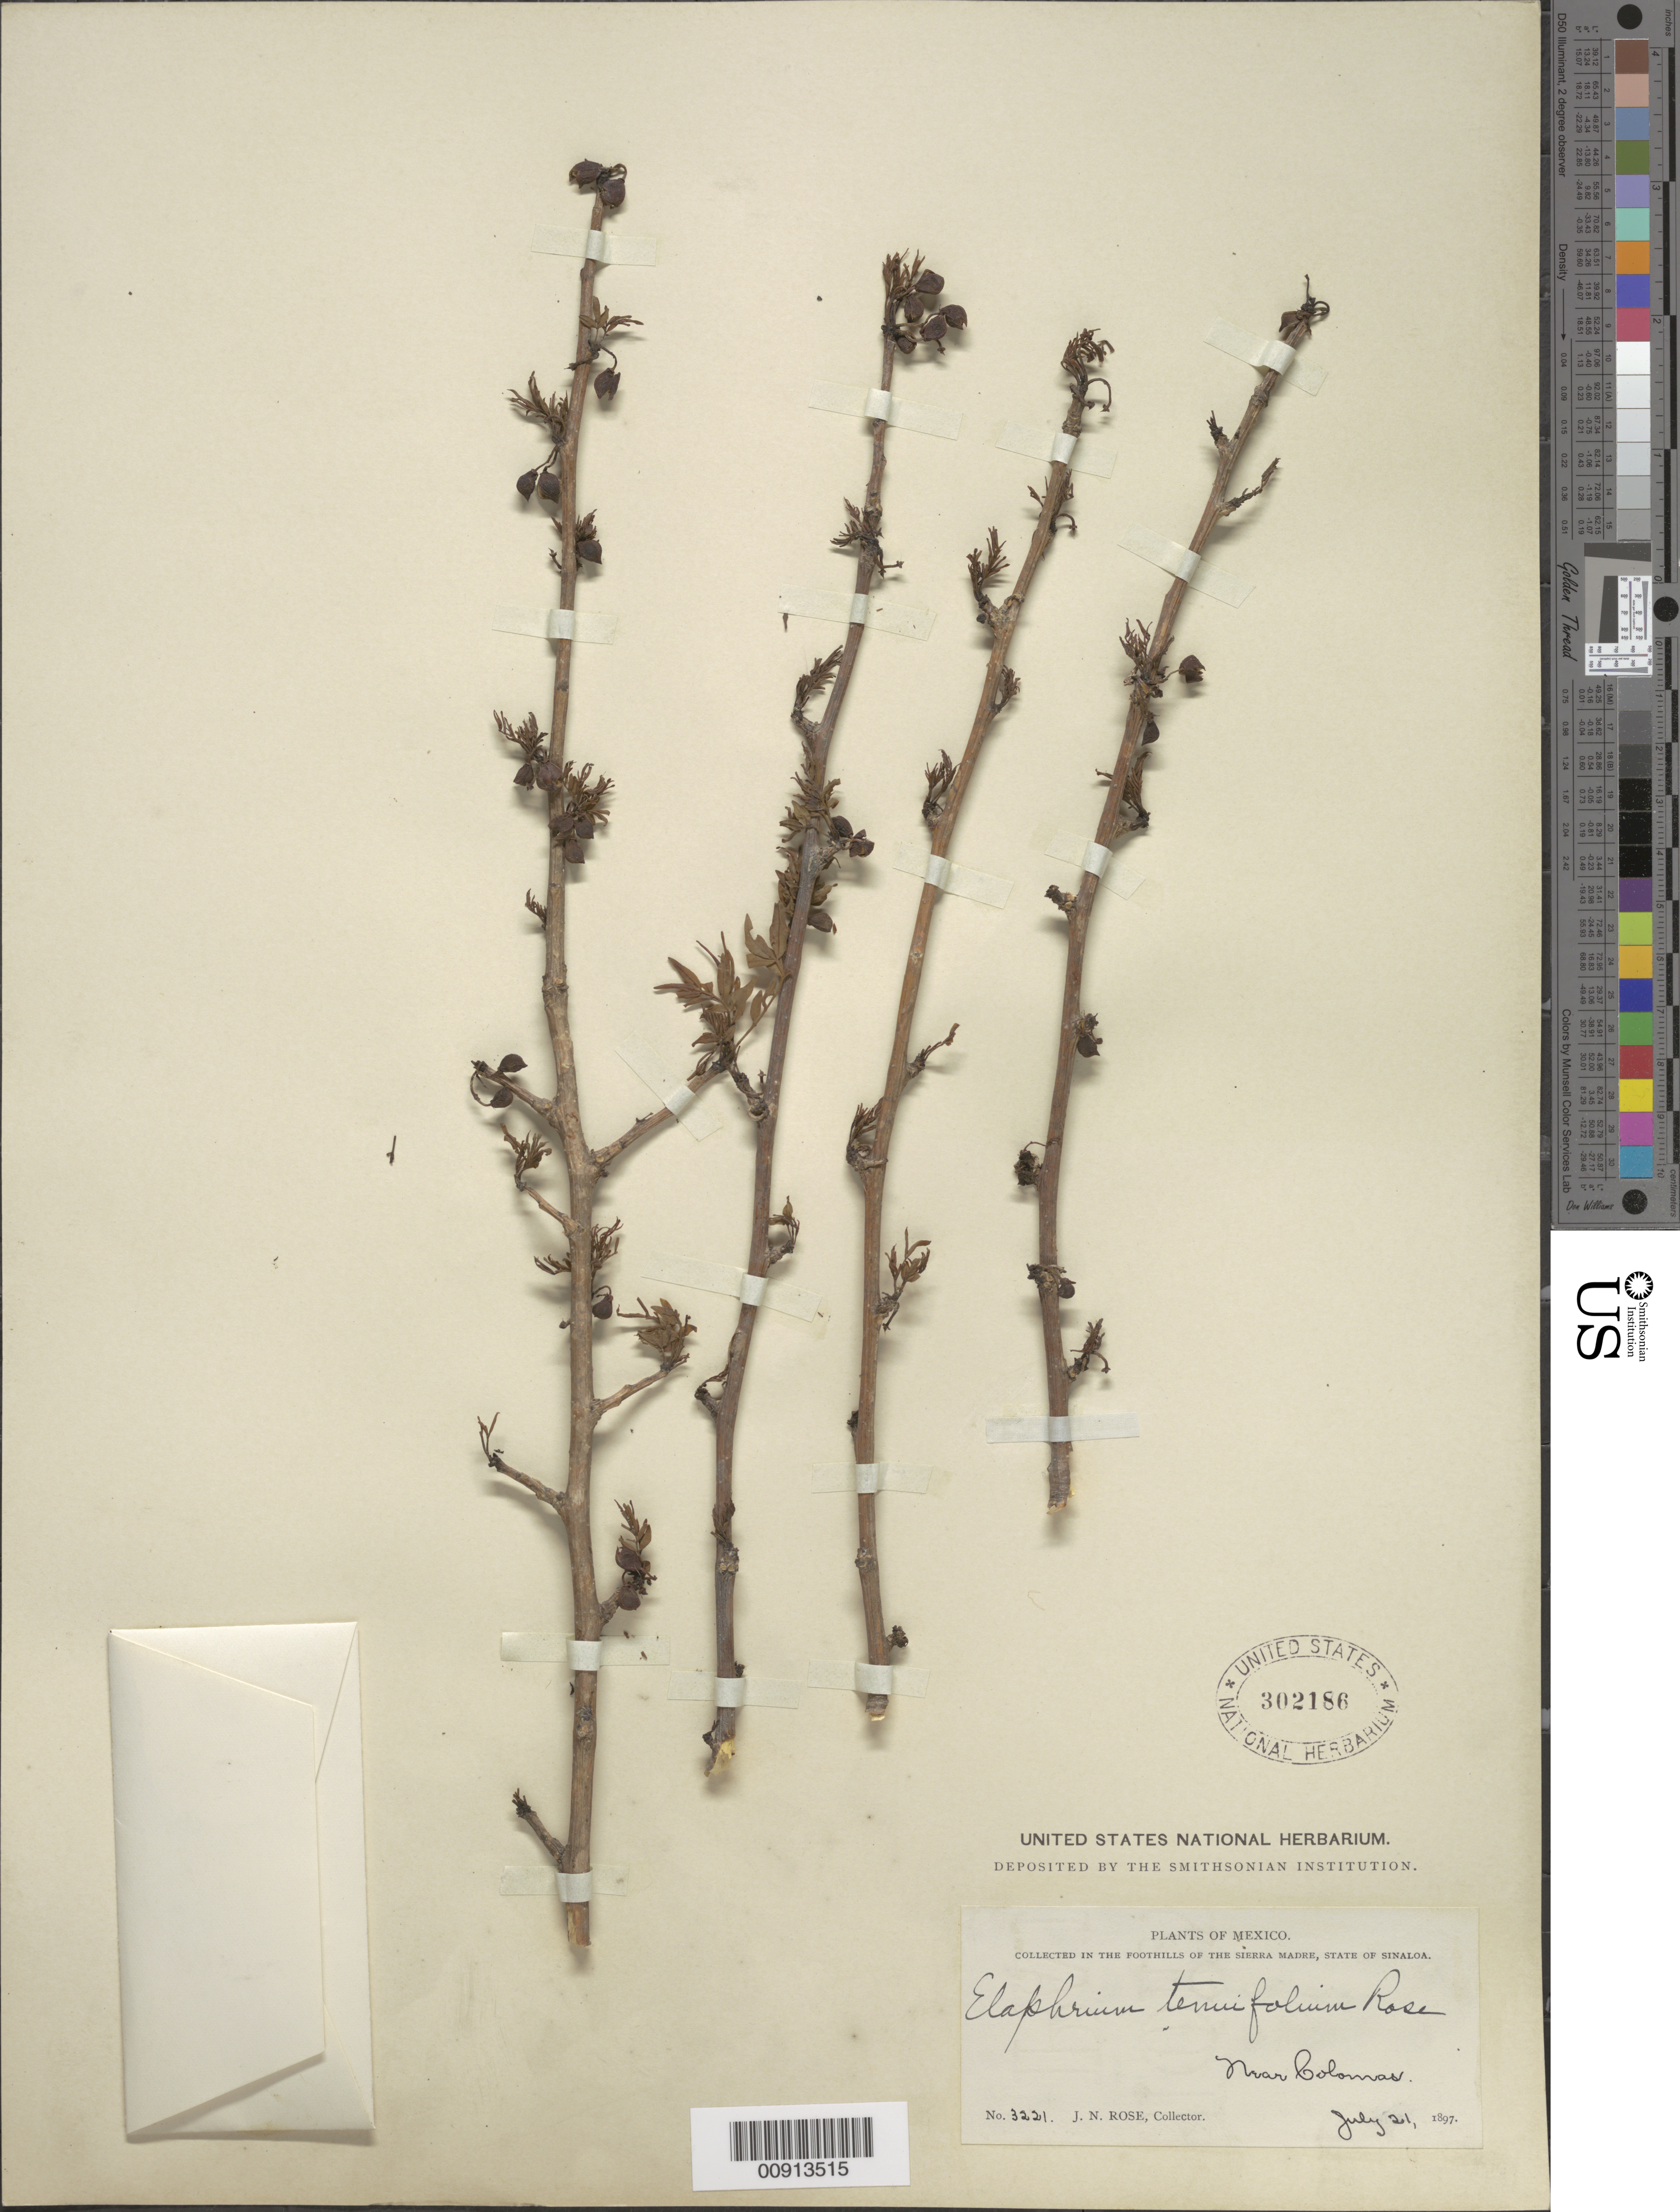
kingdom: Plantae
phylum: Tracheophyta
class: Magnoliopsida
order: Sapindales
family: Burseraceae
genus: Bursera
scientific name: Bursera fagaroides var. elongata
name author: (Kunth) Engl.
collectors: J. N. Rose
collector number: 3221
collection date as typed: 21 Jul 1897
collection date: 1897-07-21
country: Mexico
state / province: Sinaloa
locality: Near Colomas. In the foothills of Sierra Madre, State of Sinaloa.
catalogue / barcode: US 302186